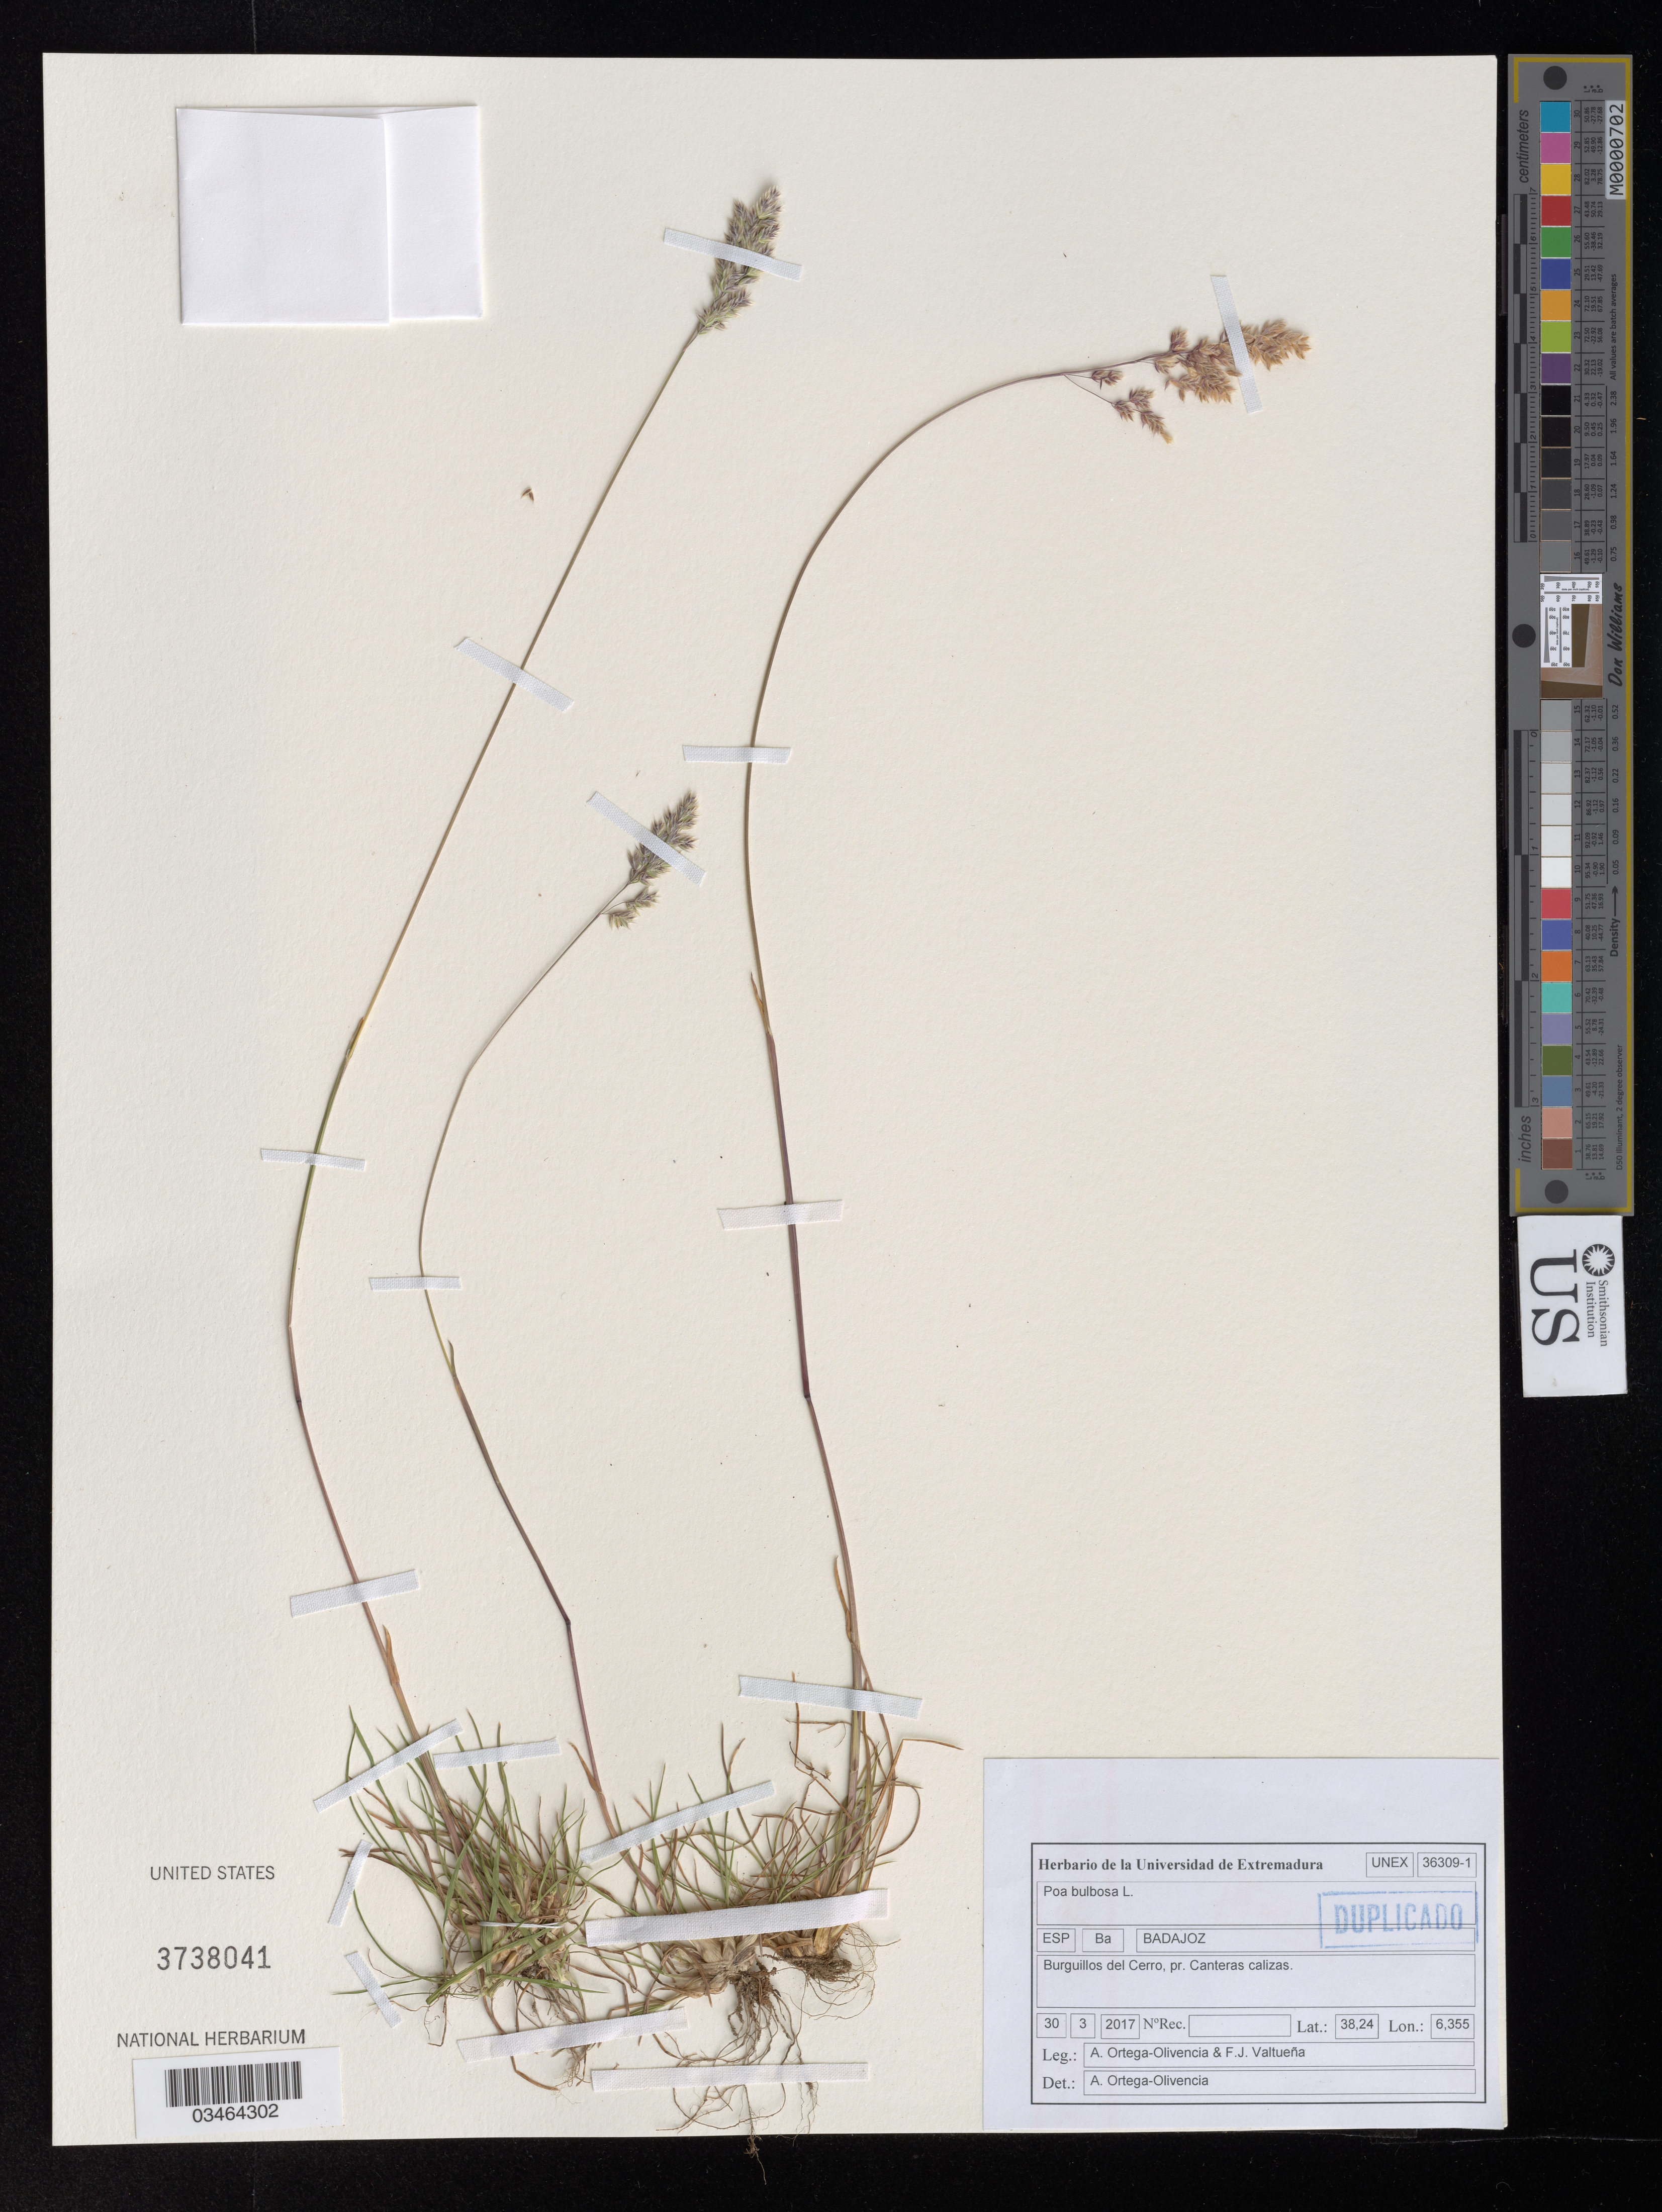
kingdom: Plantae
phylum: Tracheophyta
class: Liliopsida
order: Poales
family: Poaceae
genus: Poa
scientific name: Poa bulbosa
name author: L.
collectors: A. Ortega-Olivencia & F. Valtueña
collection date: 2017-03-30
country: Spain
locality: ESP. Ba. Badajoz. Burguillos del Cerro, pr. Canteras calizas.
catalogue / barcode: US 3738041